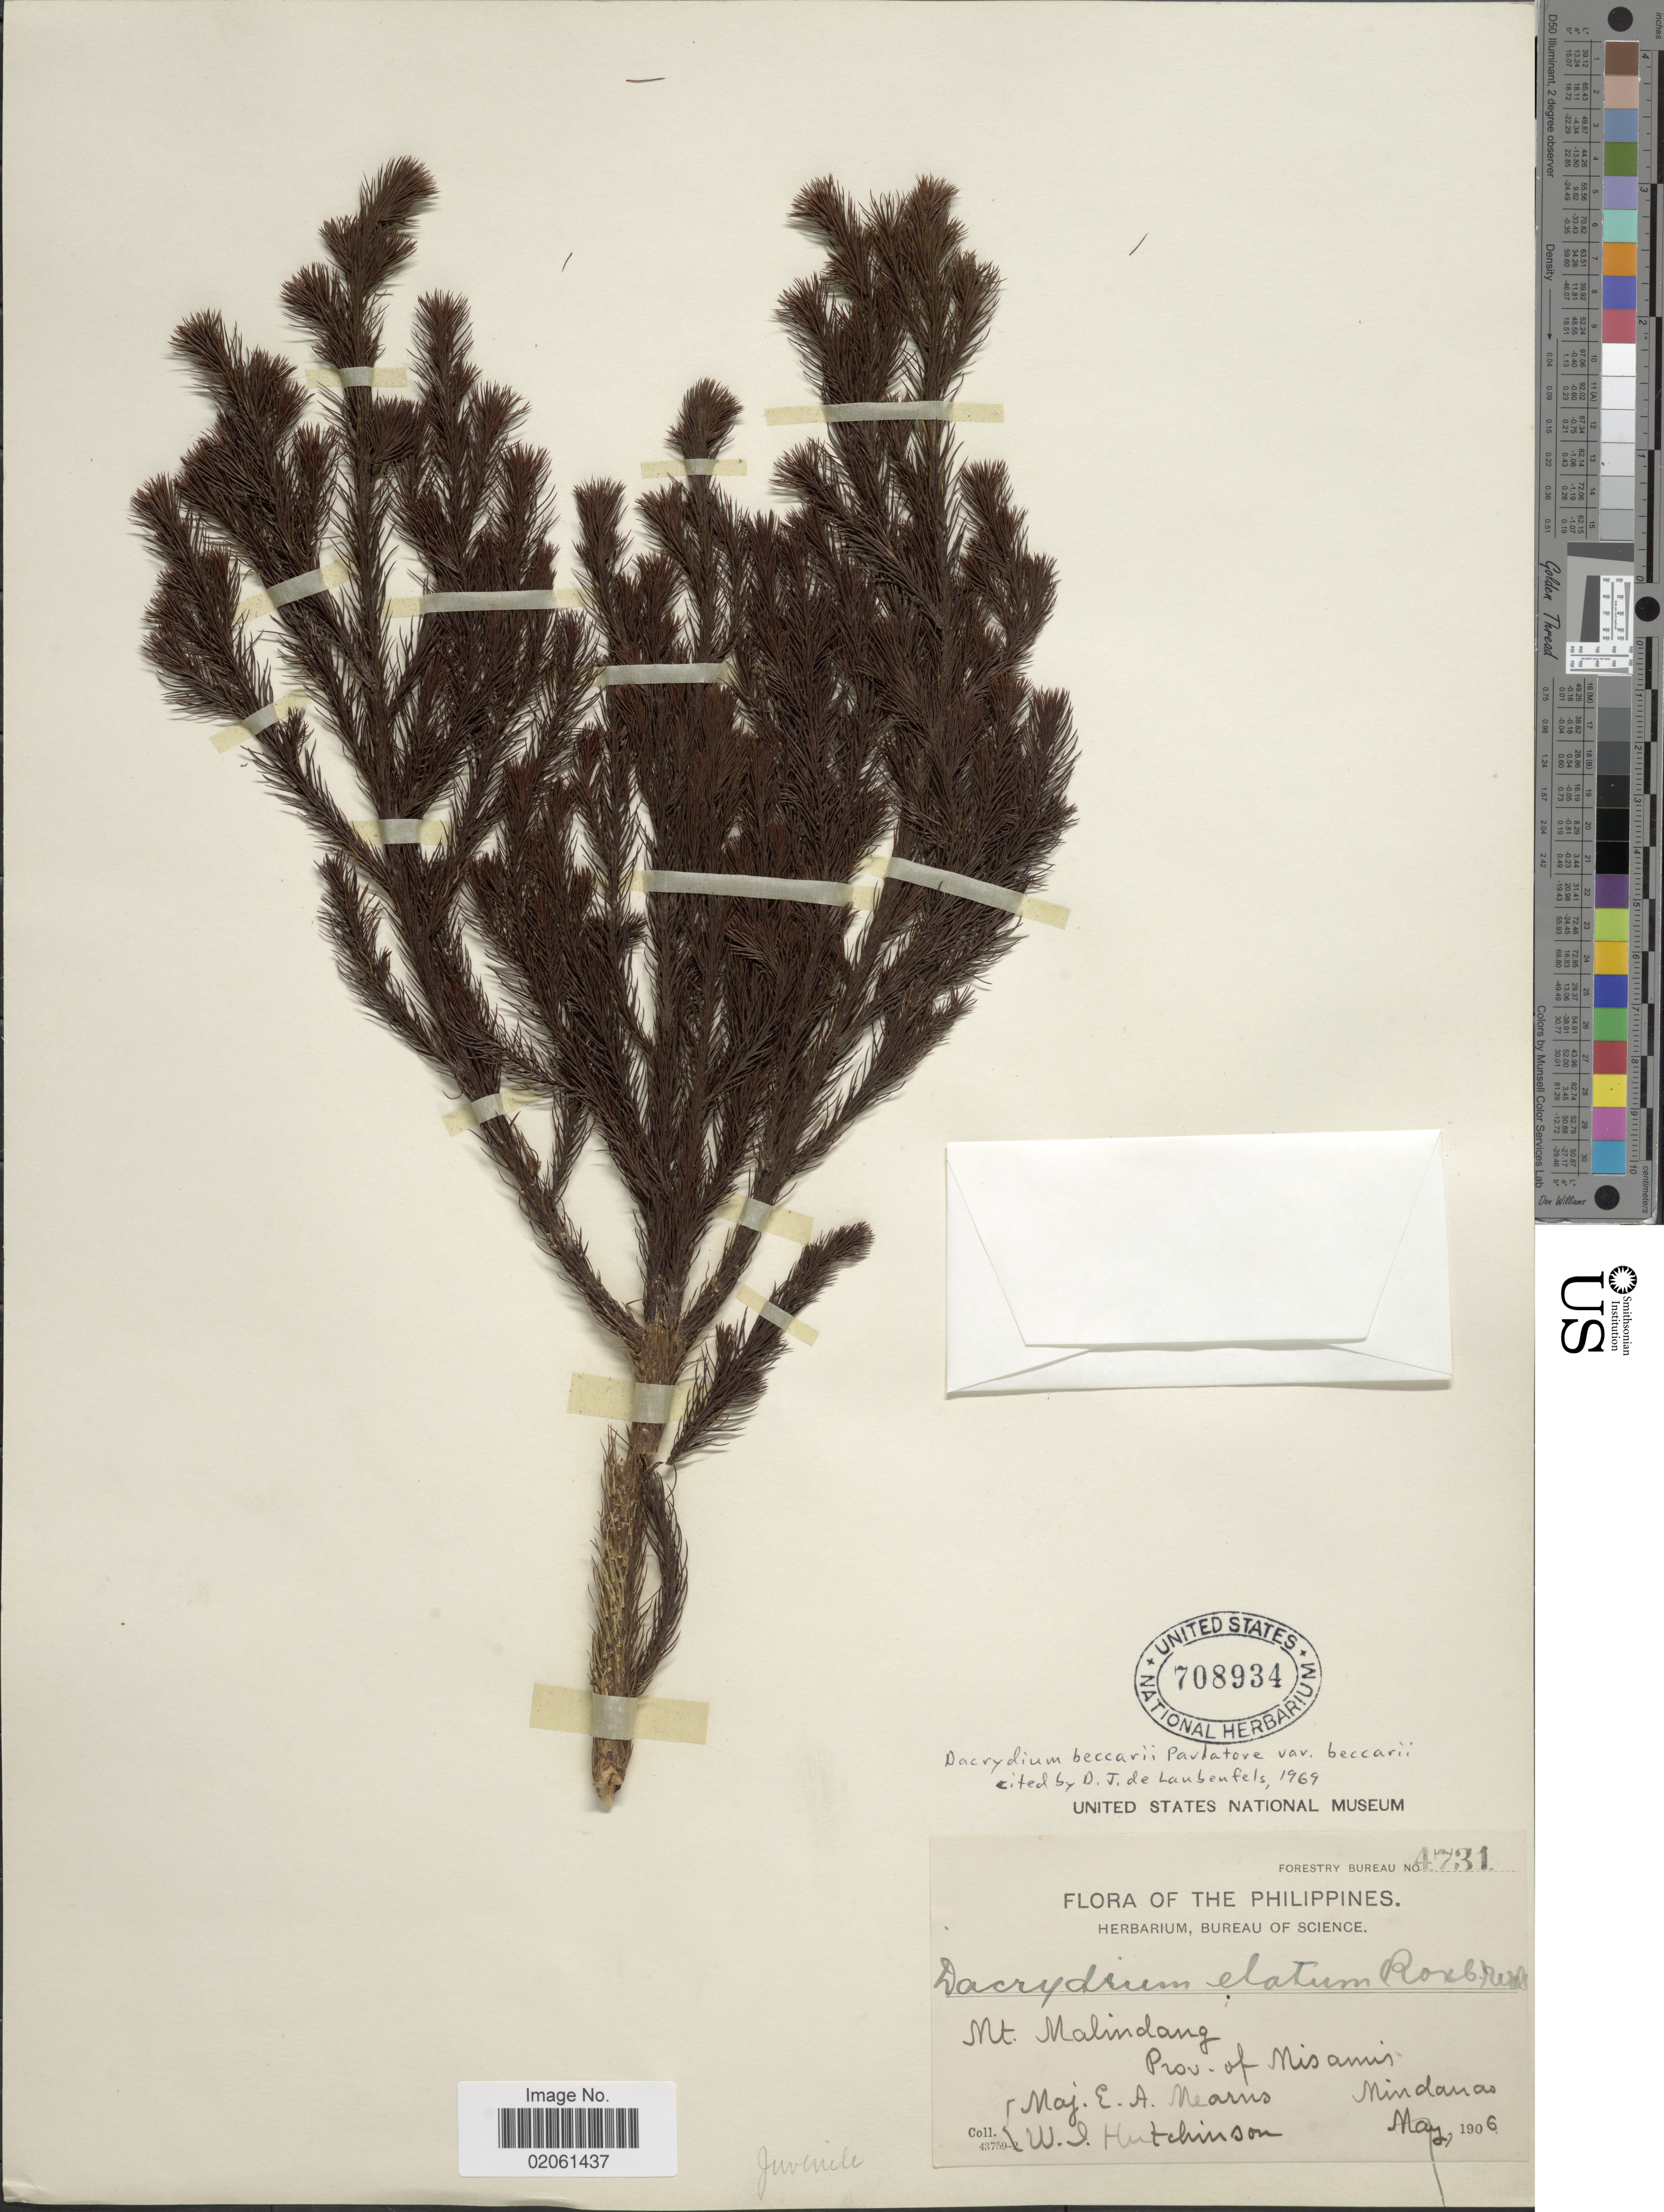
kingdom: Plantae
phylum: Tracheophyta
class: Pinopsida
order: Pinales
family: Podocarpaceae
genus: Dacrydium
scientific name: Dacrydium beccarii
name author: Parl.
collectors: E. A. Mearns & W. J. Hutchinson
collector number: Forestry Bureau 4731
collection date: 1906-05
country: Philippines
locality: Mt. Malindang, Prov. of Misamis, Mindanao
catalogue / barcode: US 708934